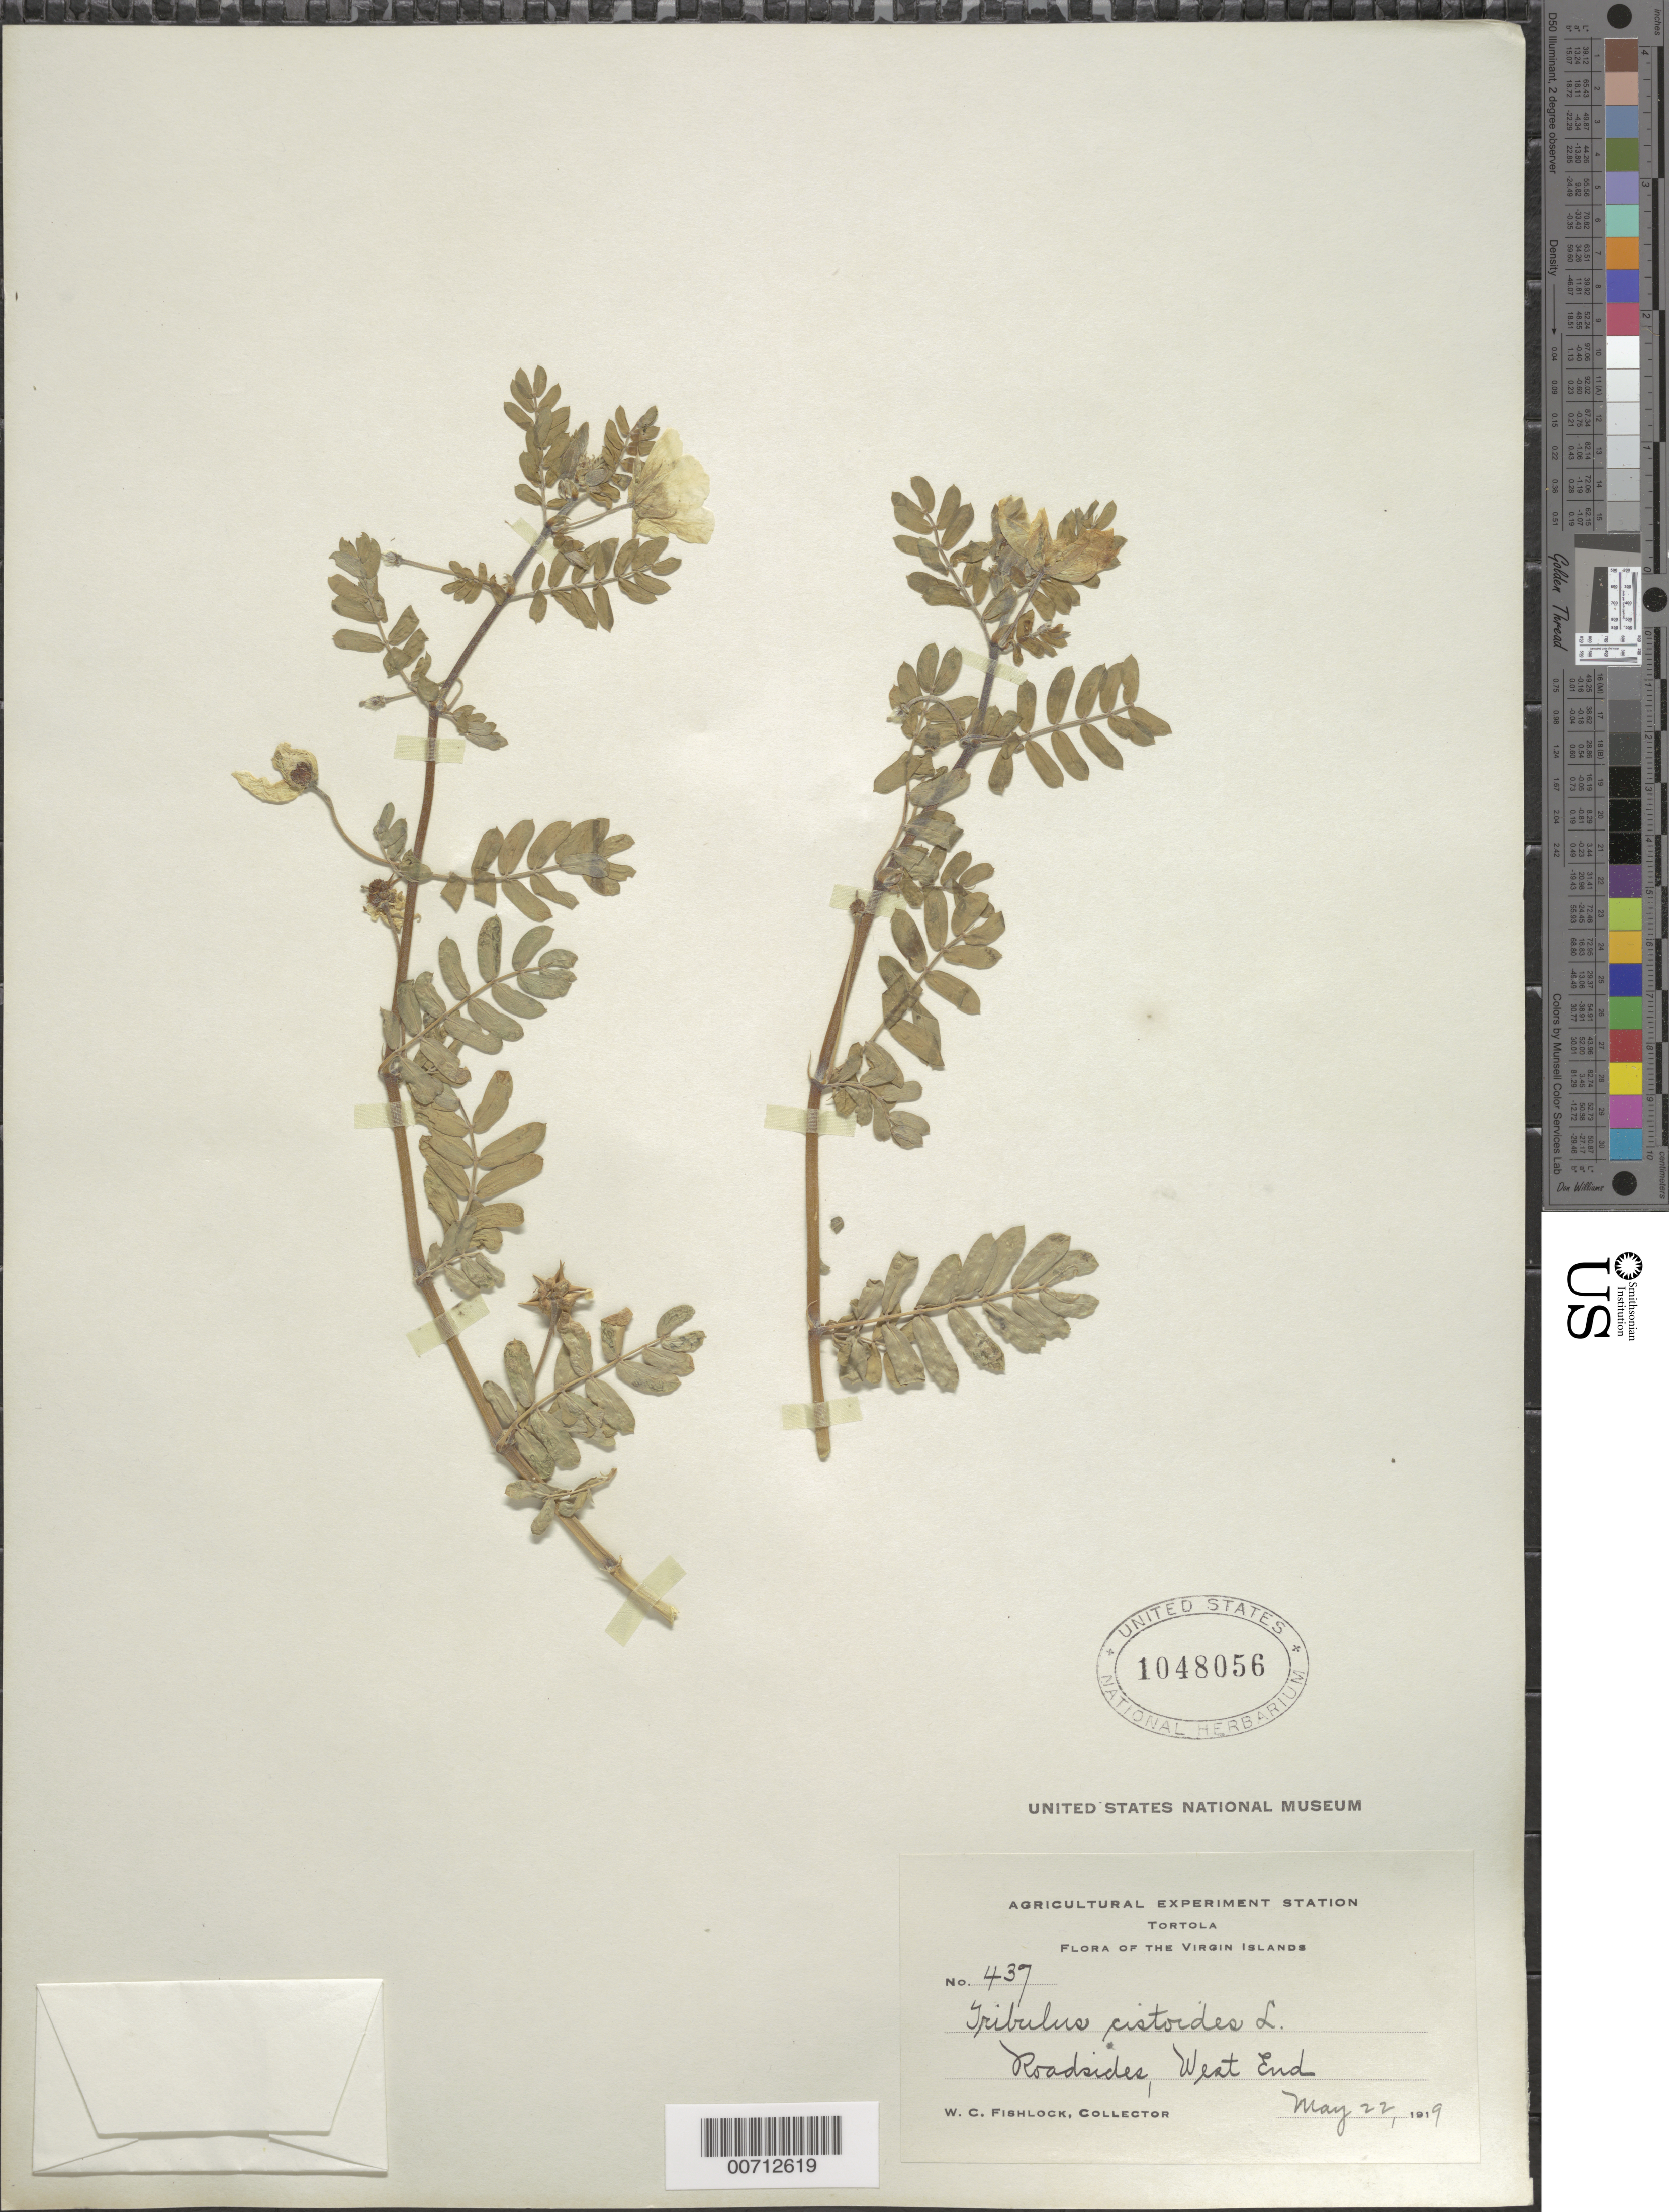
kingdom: Plantae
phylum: Tracheophyta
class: Magnoliopsida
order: Zygophyllales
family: Zygophyllaceae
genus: Tribulus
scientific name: Tribulus cistoides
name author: L.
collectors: W. Fishlock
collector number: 437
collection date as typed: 22 May 1919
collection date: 1919-05-22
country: British Virgin Islands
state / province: Tortola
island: Tortola Island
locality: West End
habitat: Roadside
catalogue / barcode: US 1048056